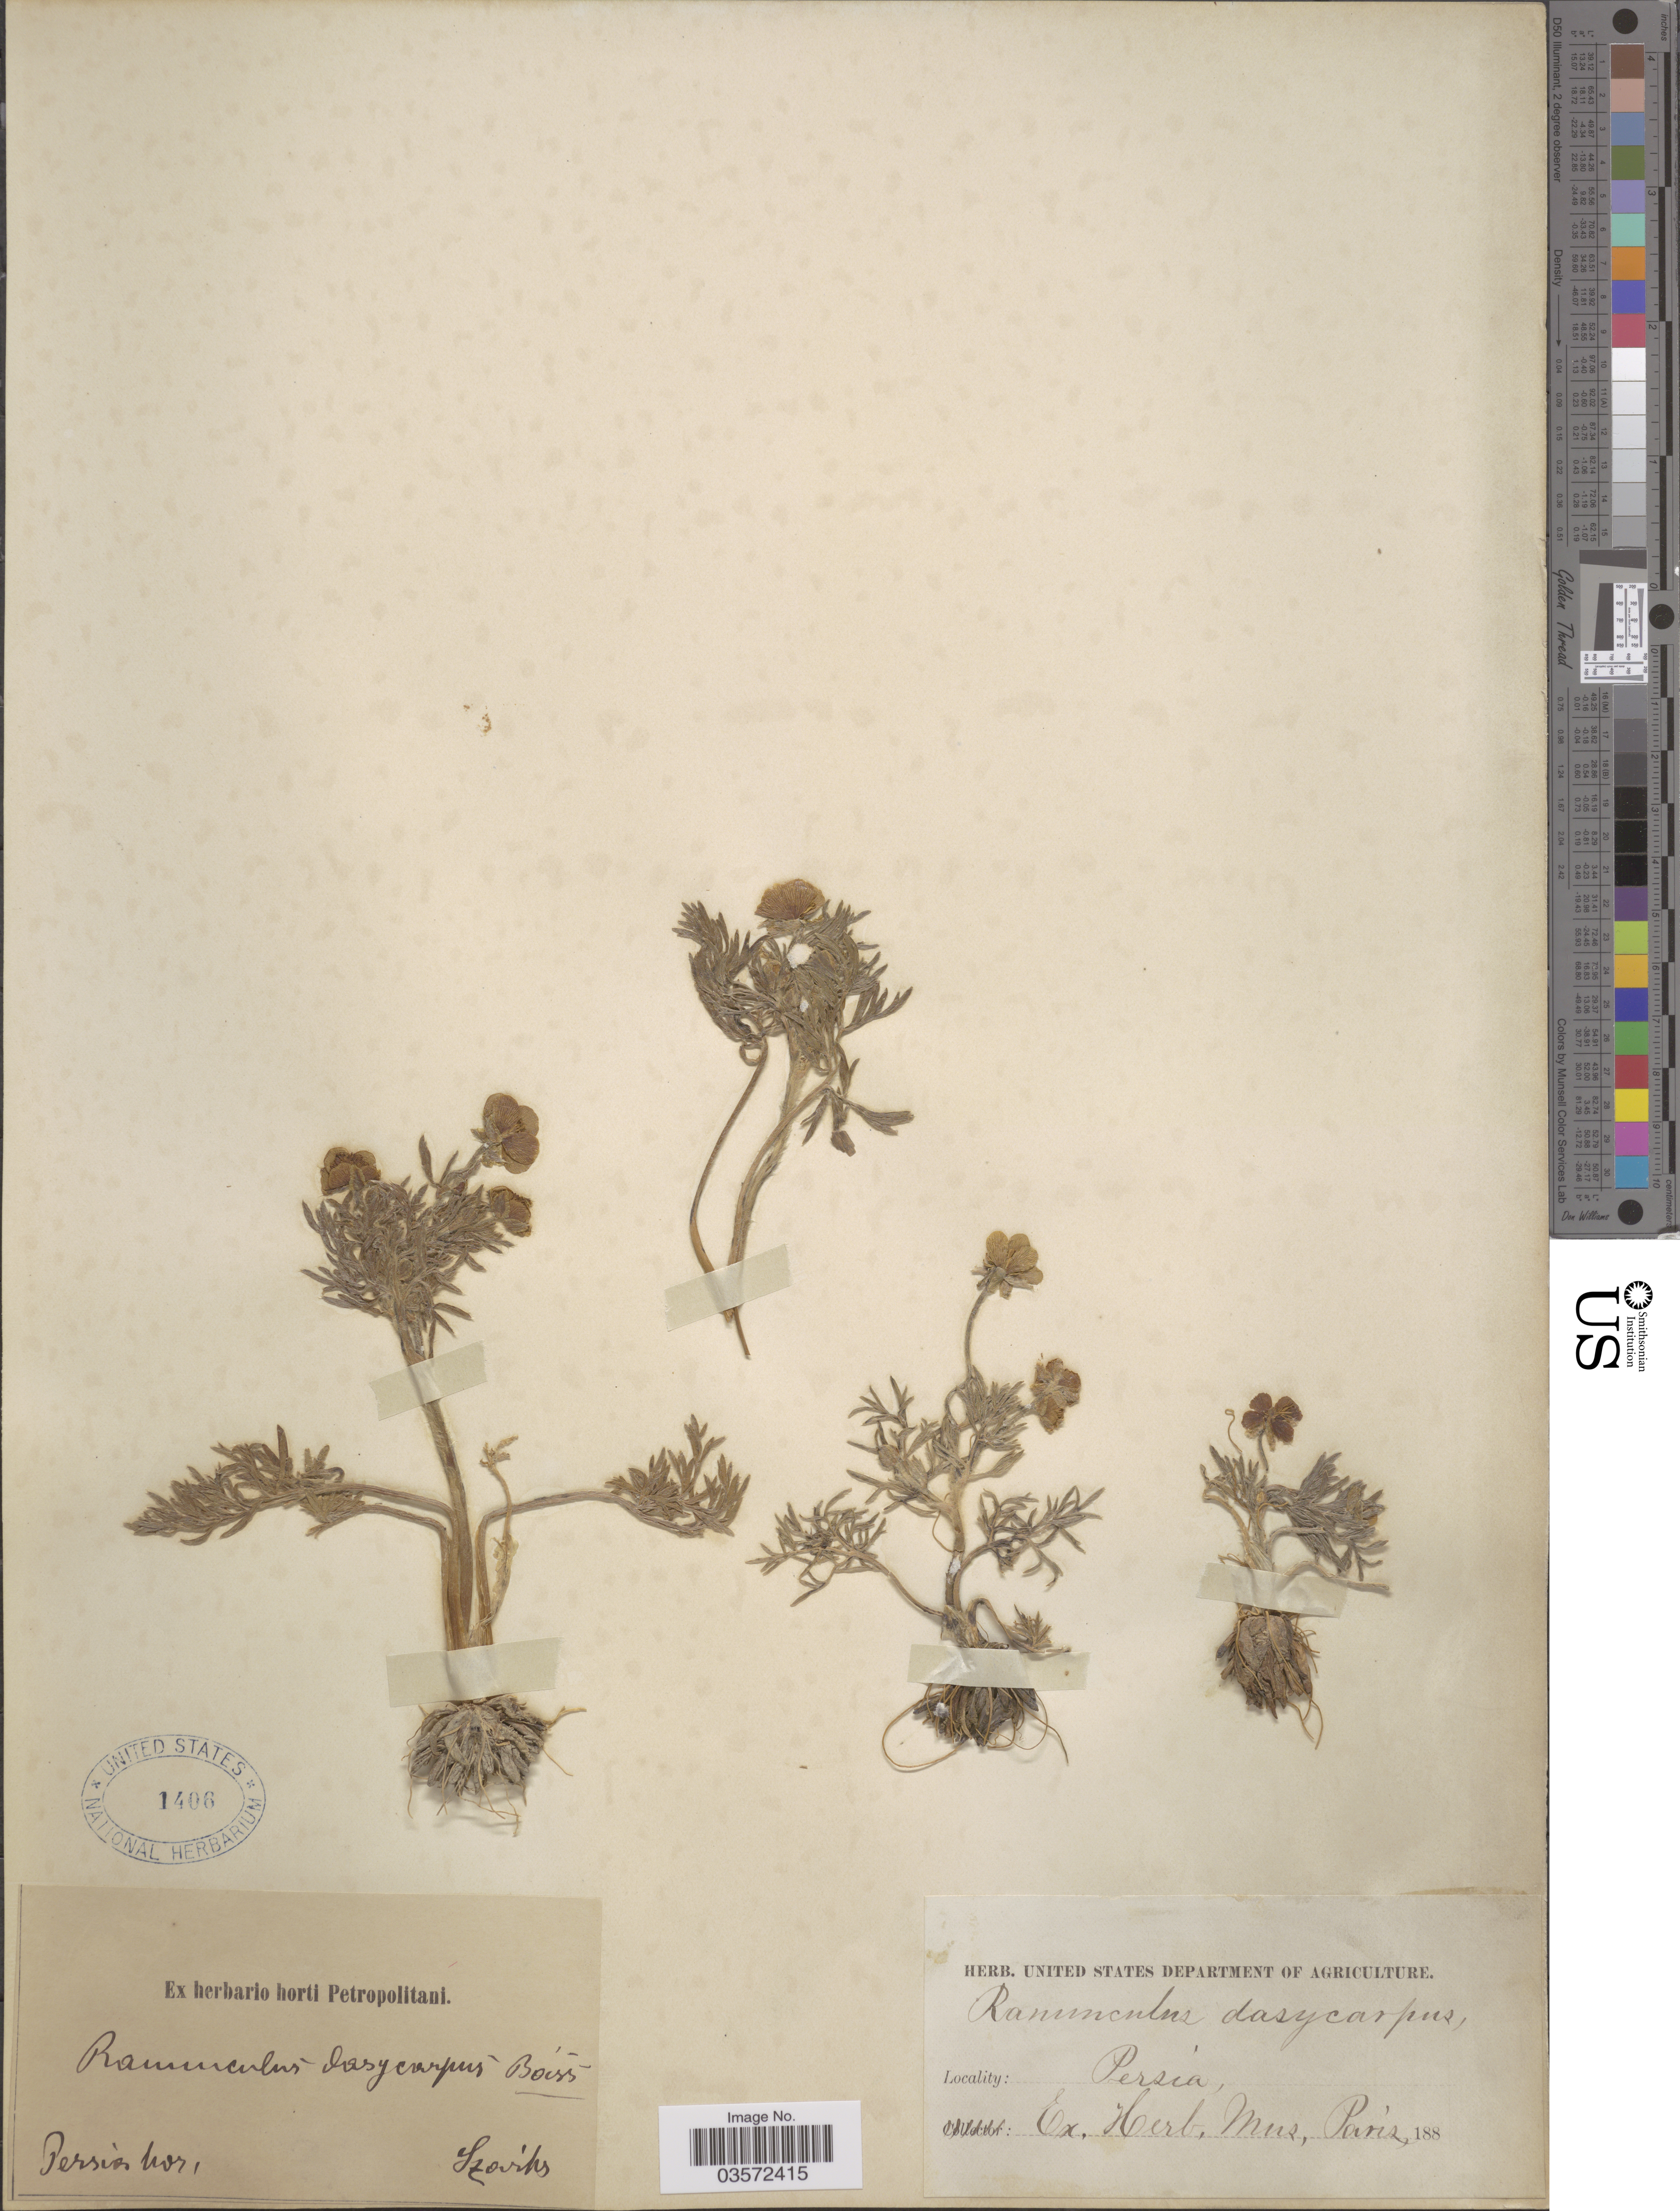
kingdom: Plantae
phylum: Tracheophyta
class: Magnoliopsida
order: Ranunculales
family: Ranunculaceae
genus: Ranunculus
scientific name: Ranunculus dasycarpus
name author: Boiss.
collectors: Szovits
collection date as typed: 188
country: Iran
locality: Persia bor.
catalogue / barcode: US 1406